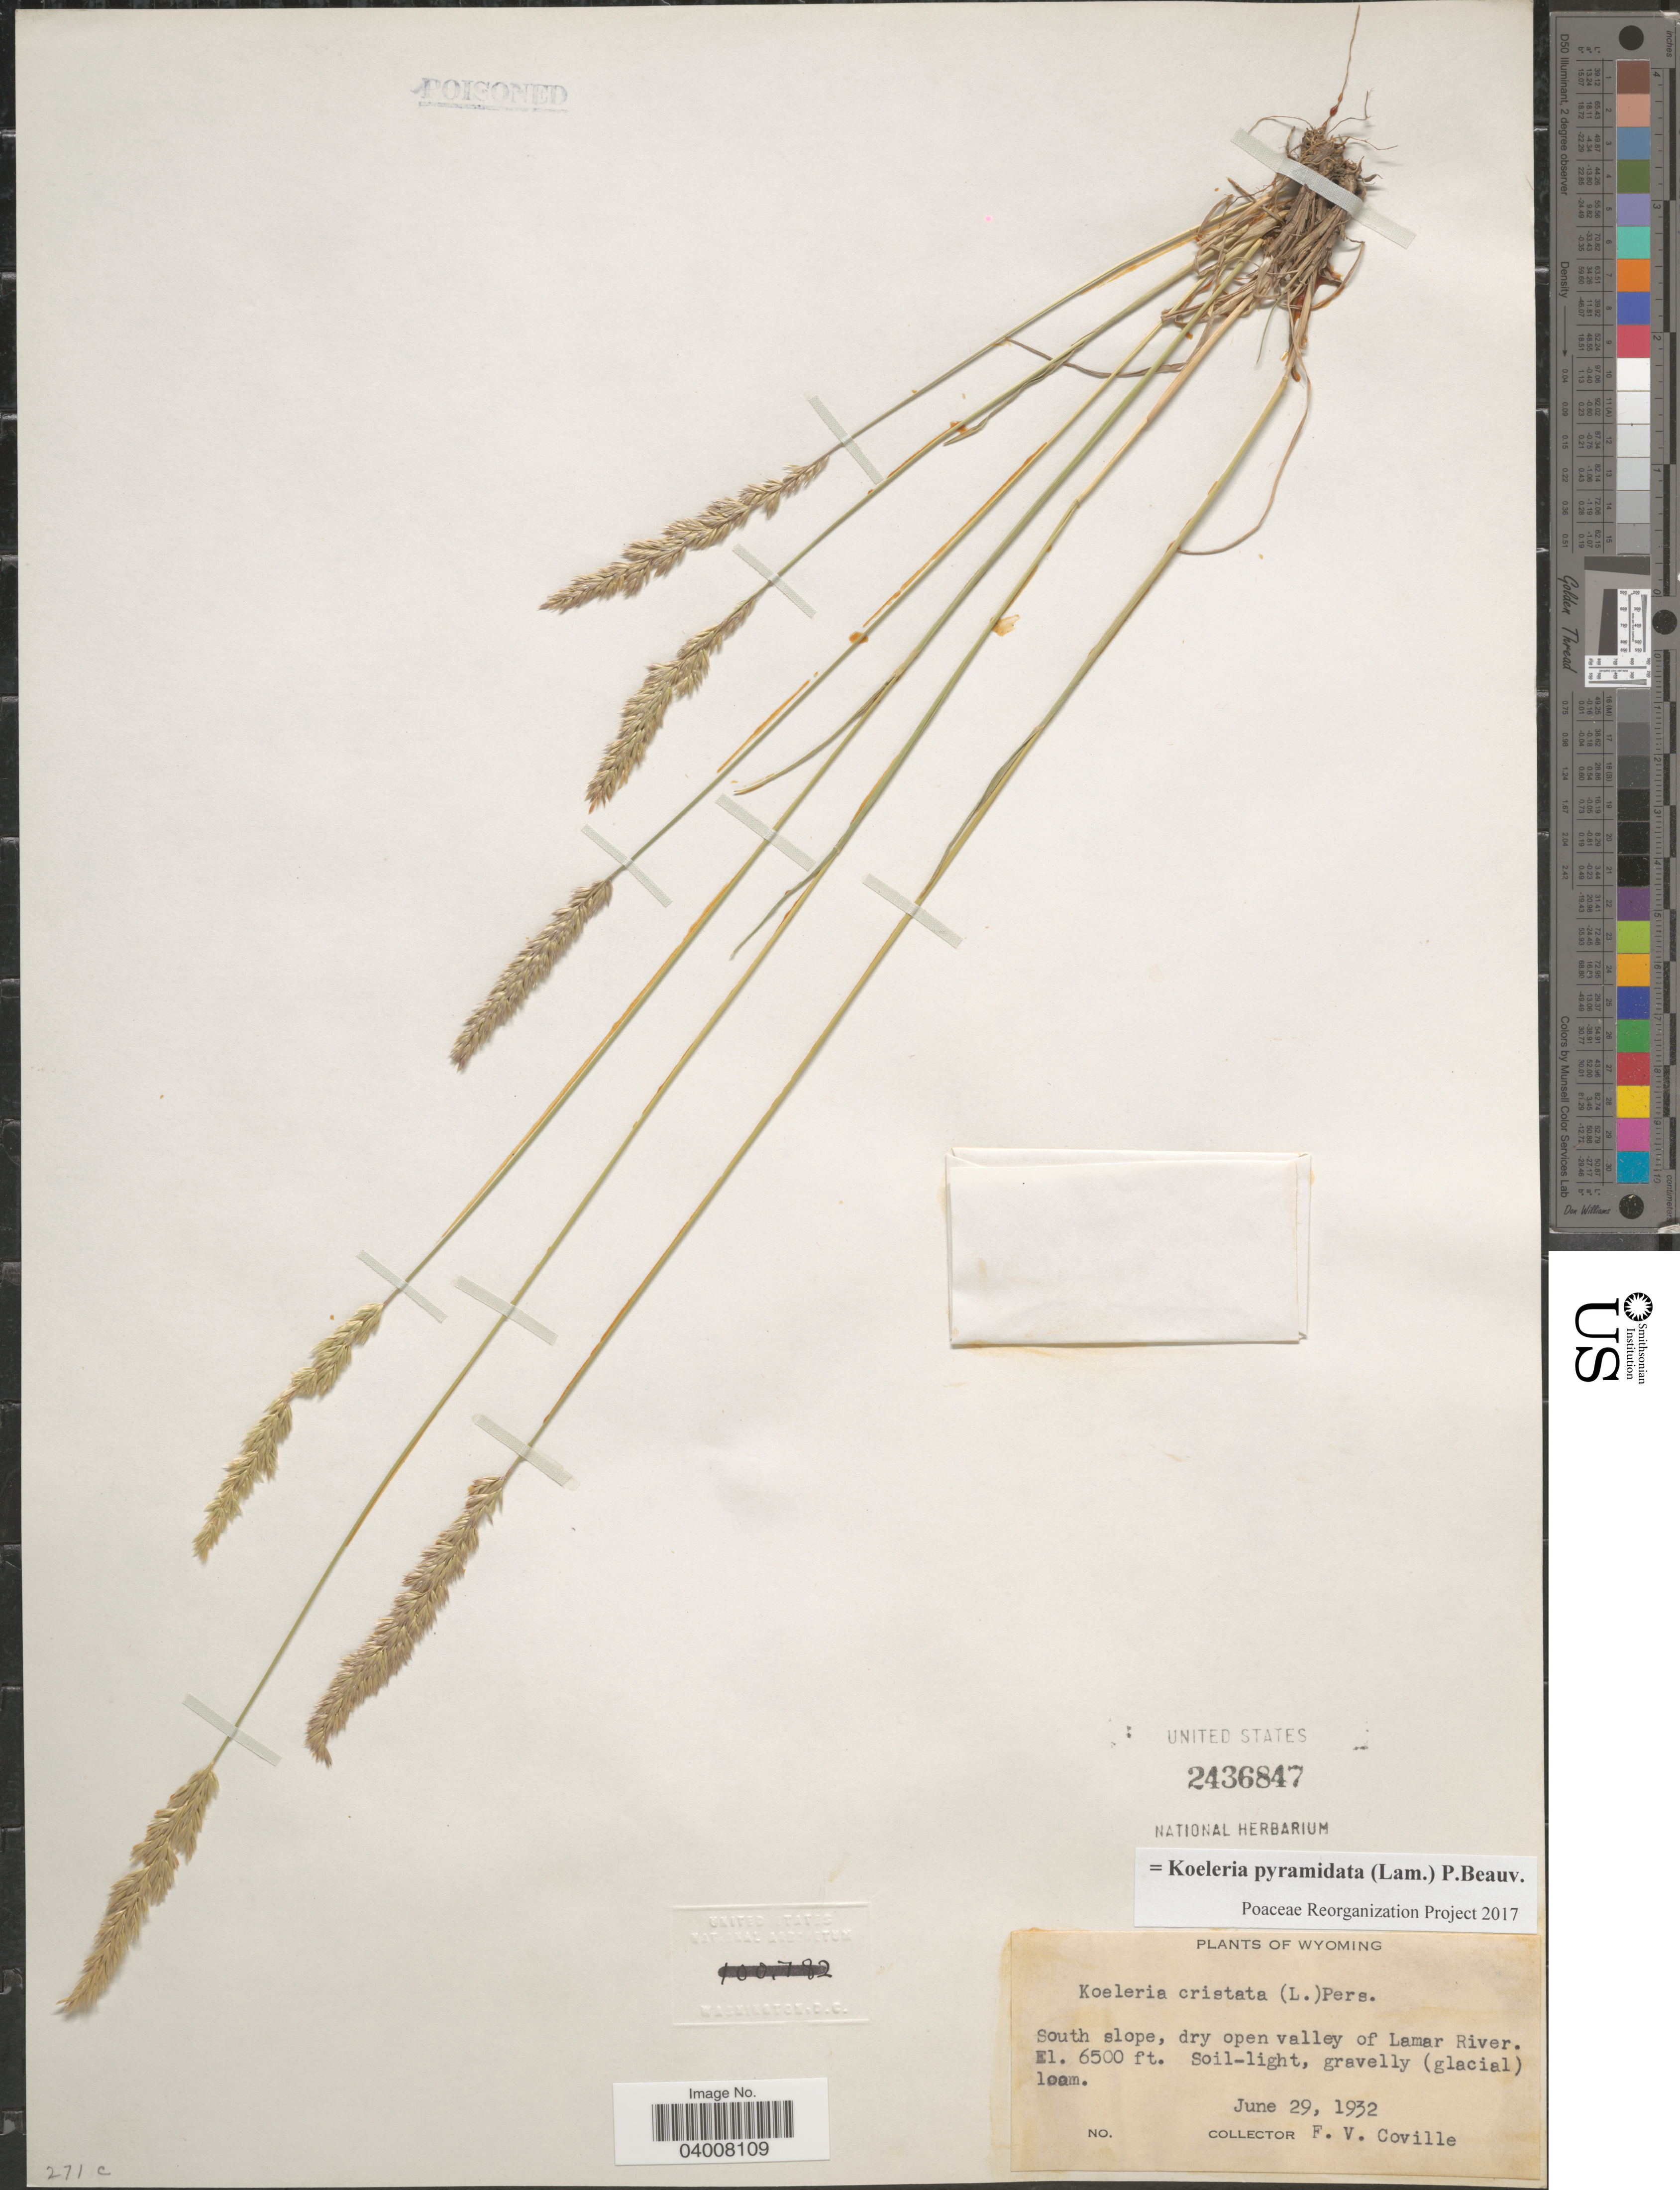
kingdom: Plantae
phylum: Tracheophyta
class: Liliopsida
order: Poales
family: Poaceae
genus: Koeleria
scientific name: Koeleria pyramidata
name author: (Lam.) P. Beauv.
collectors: F. V. Coville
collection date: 1932-06-29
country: United States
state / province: Wyoming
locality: South slope, dry open valley of Lamar River.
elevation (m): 1981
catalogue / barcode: US 2436847